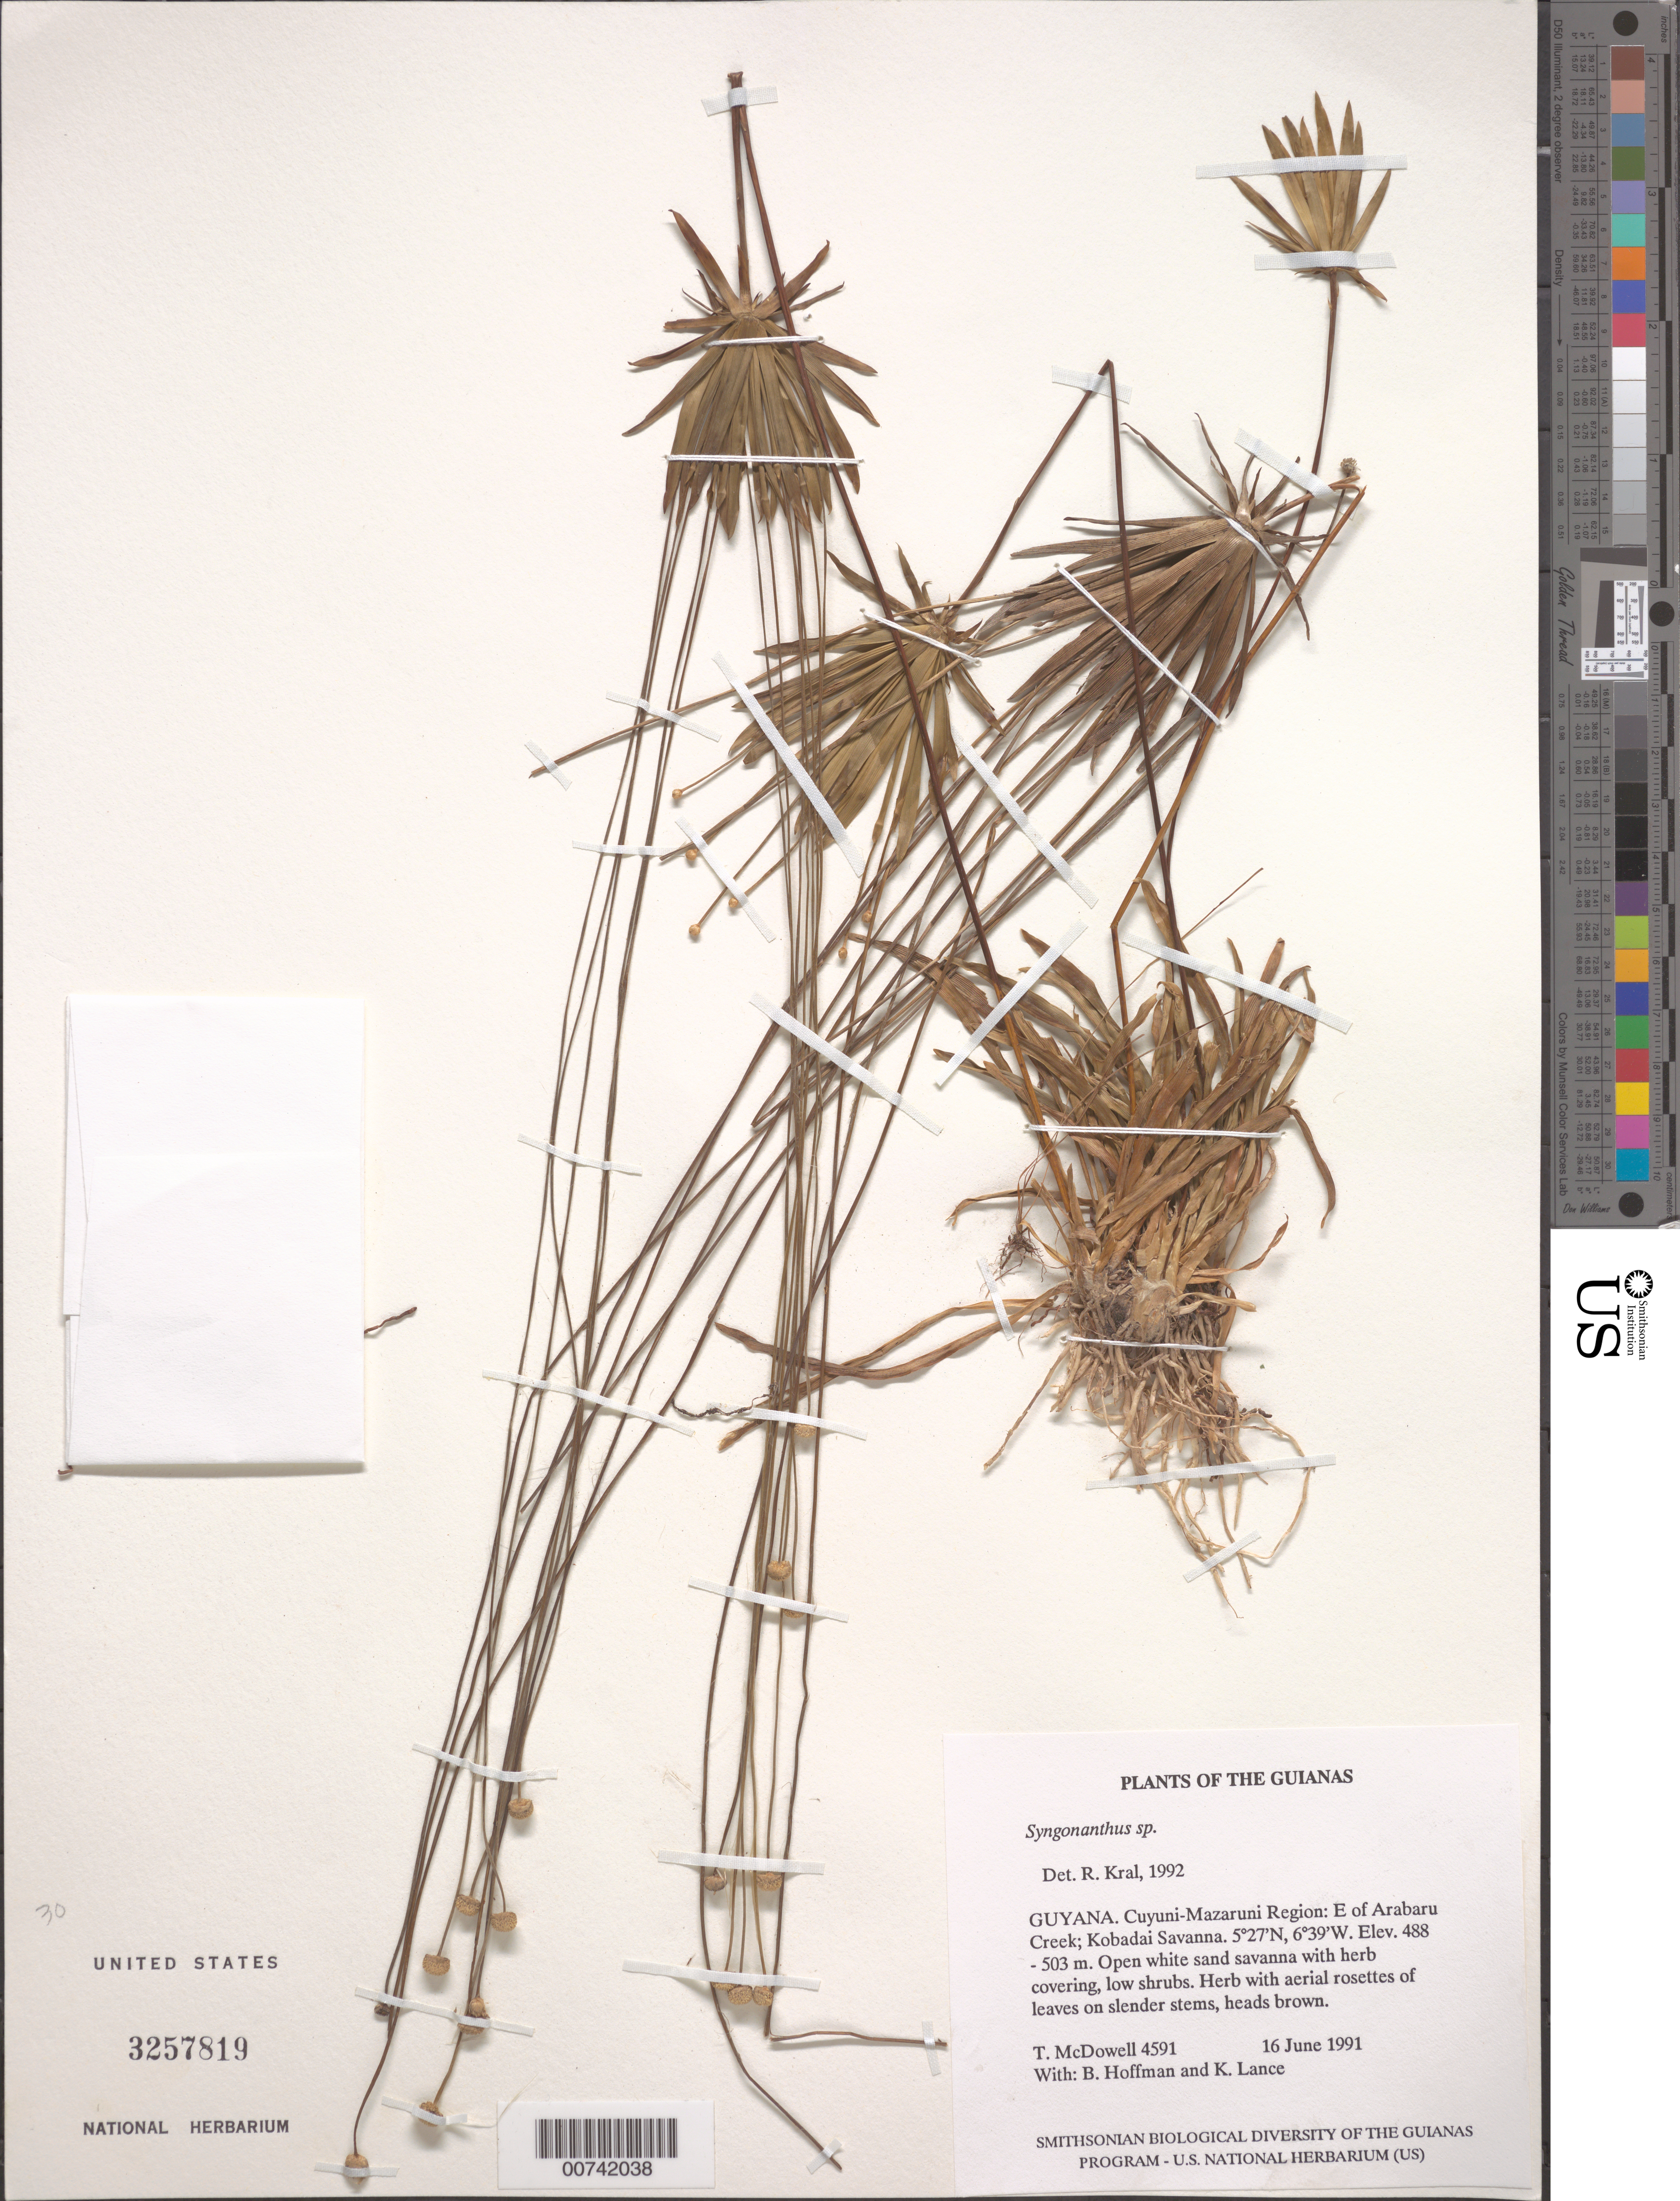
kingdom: Plantae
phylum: Tracheophyta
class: Liliopsida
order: Poales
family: Eriocaulaceae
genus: Syngonanthus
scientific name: Syngonanthus sp.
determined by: Kral, Robert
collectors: T. McDowell, B. Hoffman & K. Lance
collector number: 4591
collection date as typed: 16 June 1991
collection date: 1991-06-16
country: Guyana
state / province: Cuyuni-Mazaruni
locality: E of Arabaru Creek; Kobadai Savanna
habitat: Open white sand savanna with herb covering, low shrubs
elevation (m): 488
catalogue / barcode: US 3257819